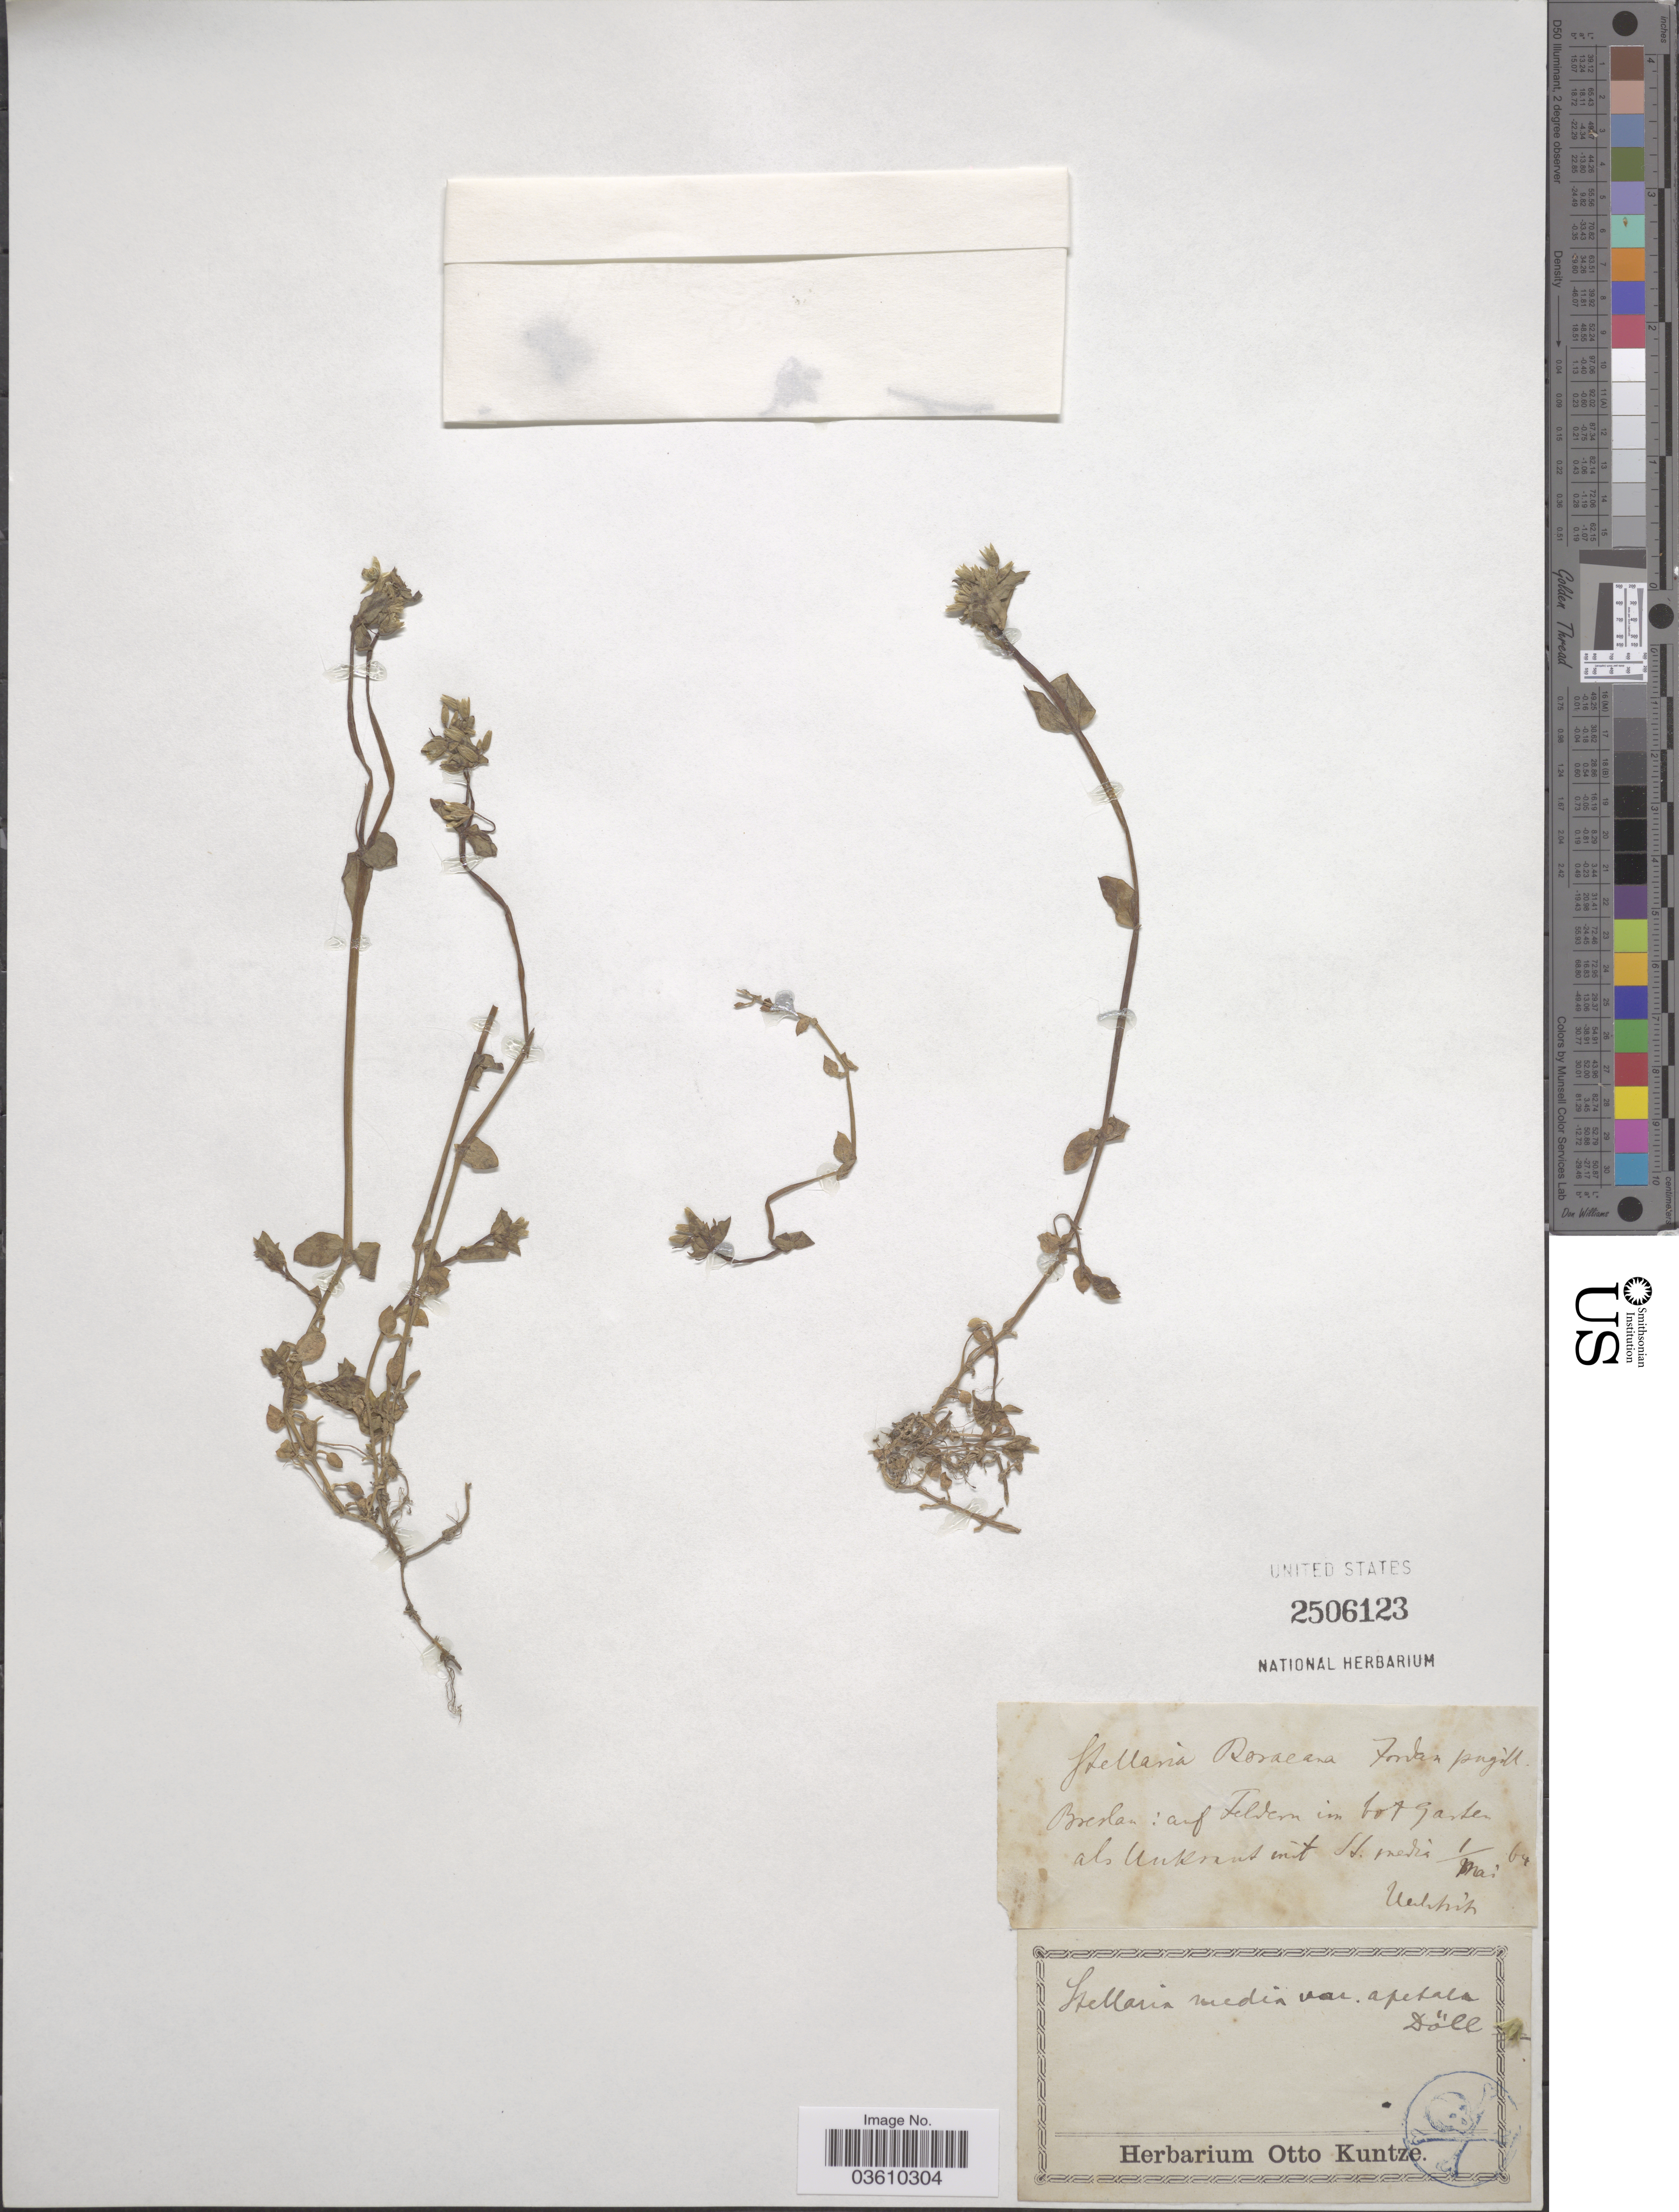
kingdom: Plantae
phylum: Tracheophyta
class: Magnoliopsida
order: Caryophyllales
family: Caryophyllaceae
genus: Stellaria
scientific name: Stellaria media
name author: (L.) Vill.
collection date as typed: Transcribed d/m/y: 1/5/64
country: Poland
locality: Breslau: auf Falden in bot garten als Unkraut [interpreted] unit [interpreted] St. Media [interpreted].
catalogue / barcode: US 2506123